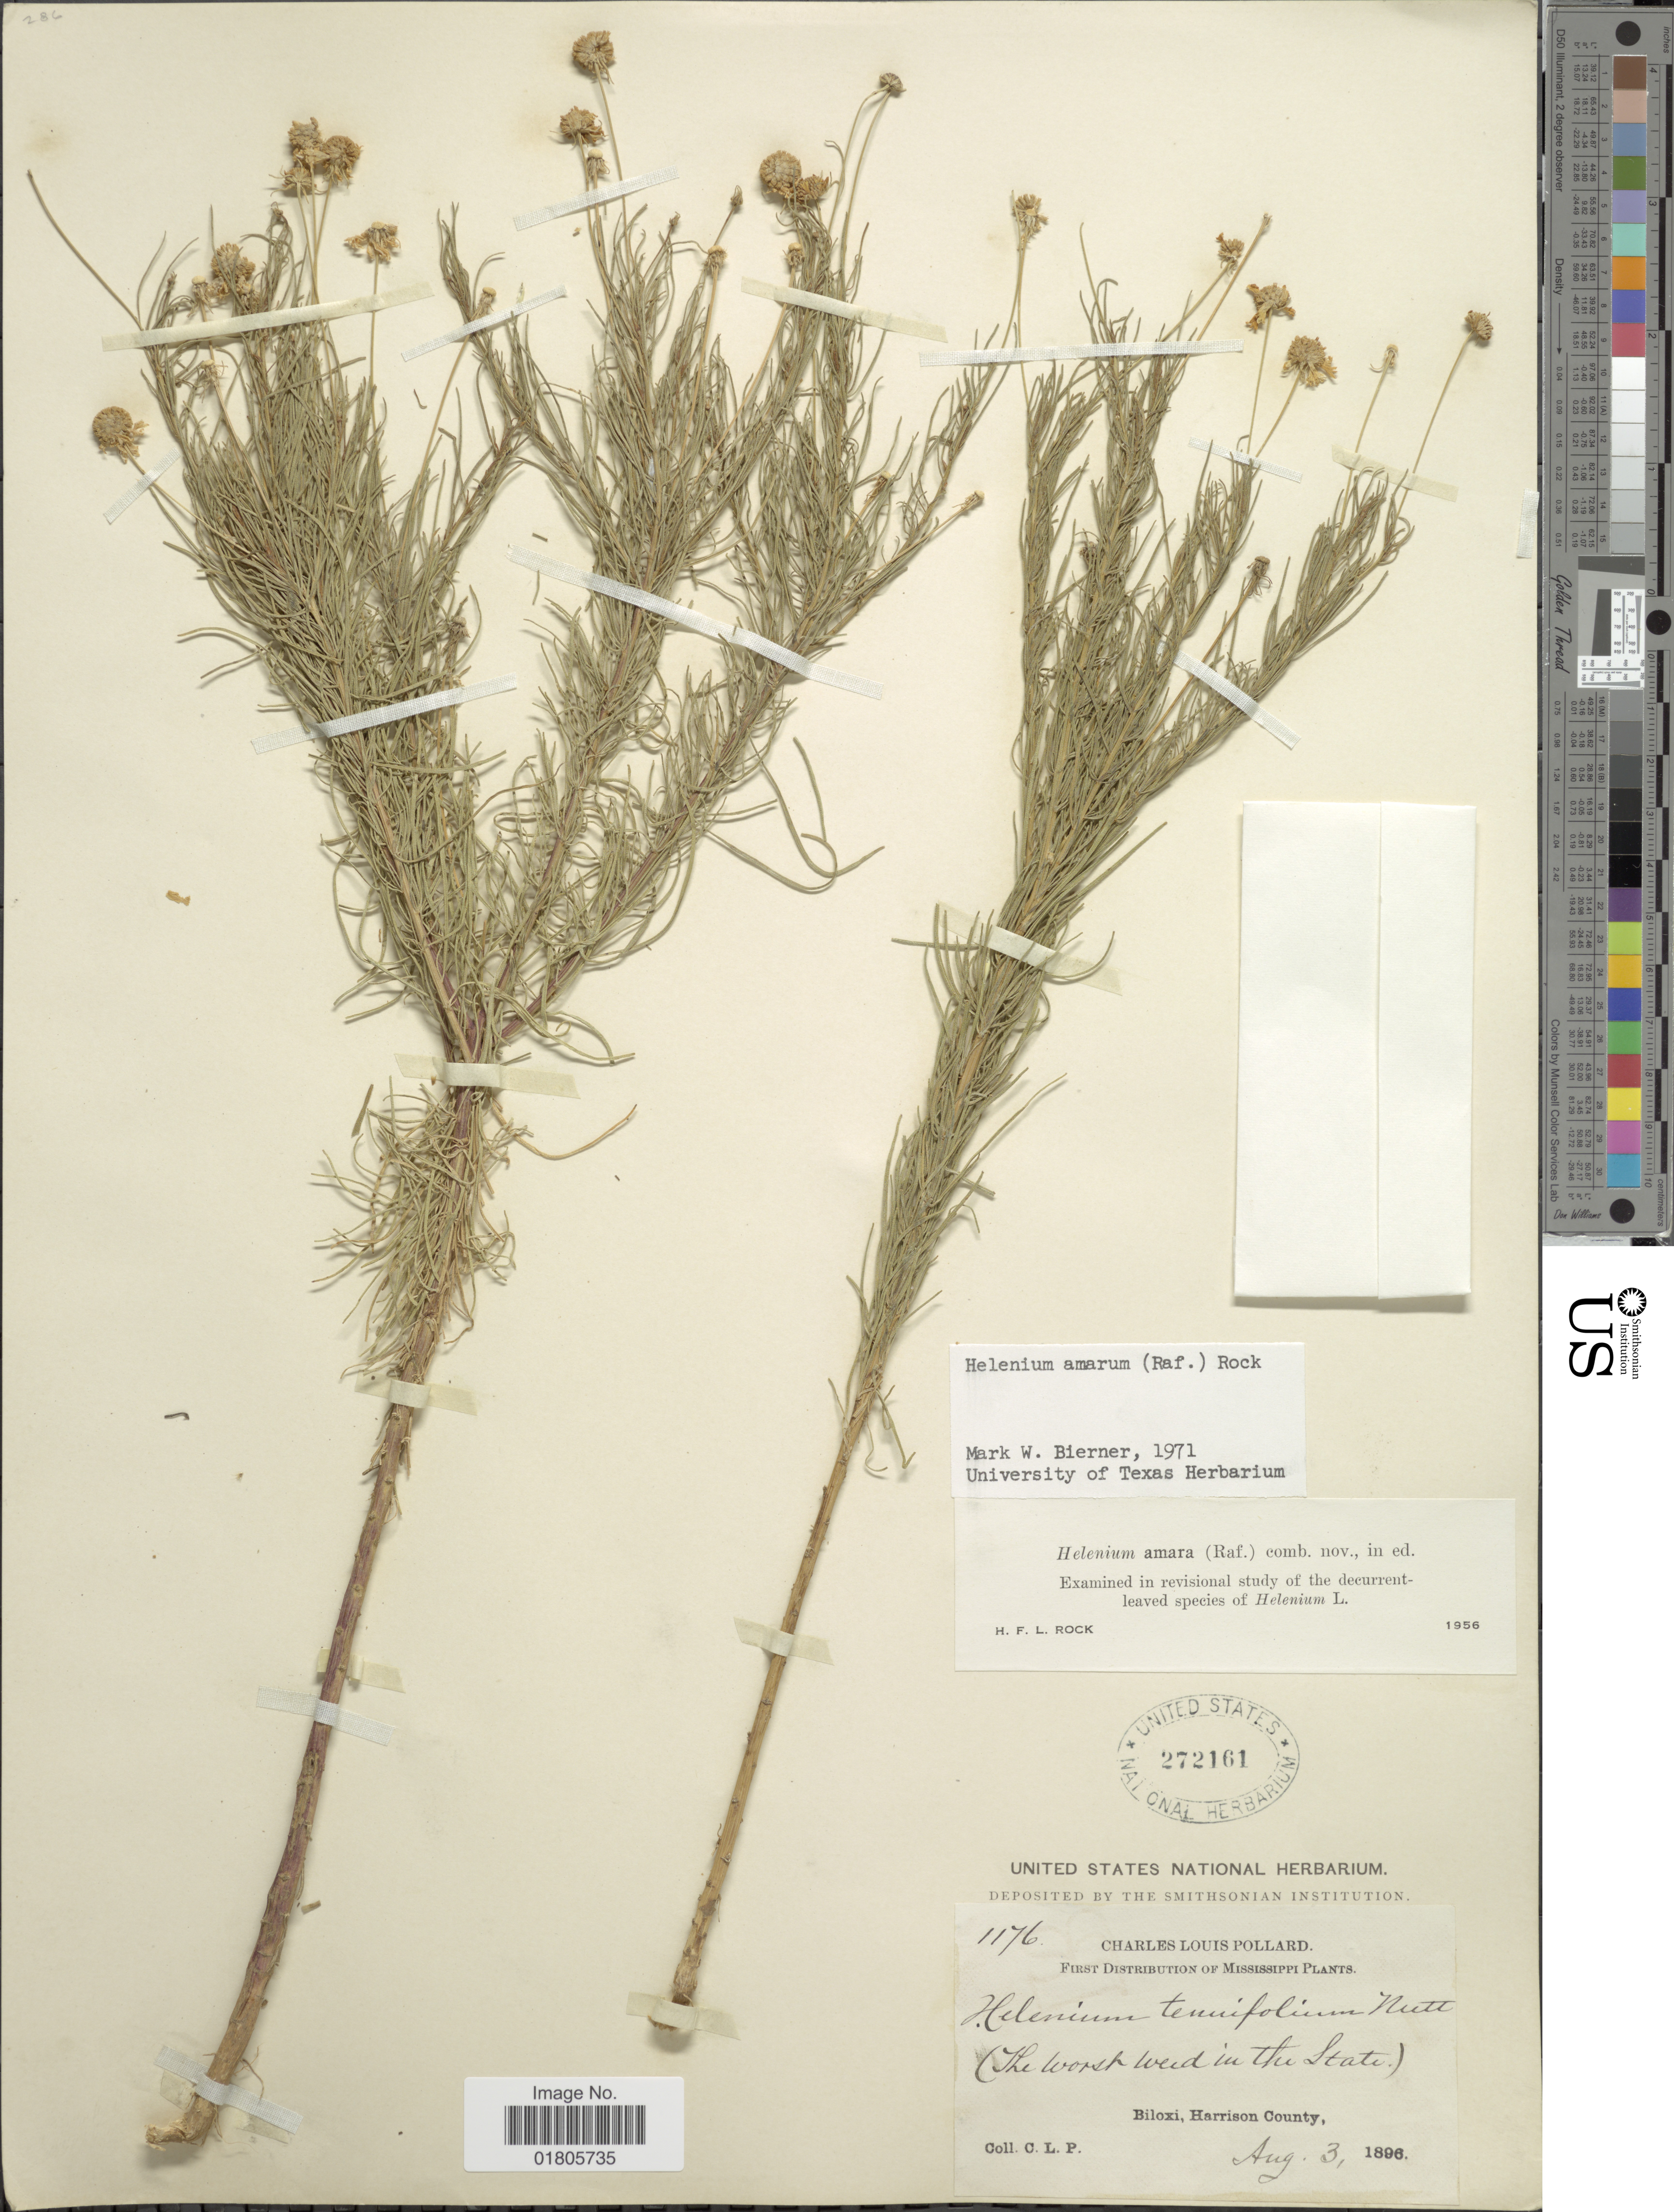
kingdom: Plantae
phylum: Tracheophyta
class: Magnoliopsida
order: Asterales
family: Asteraceae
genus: Helenium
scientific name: Helenium amarum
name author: (Raf.) H. Rock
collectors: C. L. Pollard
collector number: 1176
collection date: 1896-08-03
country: United States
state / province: Mississippi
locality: Biloxi, Harrison County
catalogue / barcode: US 272161